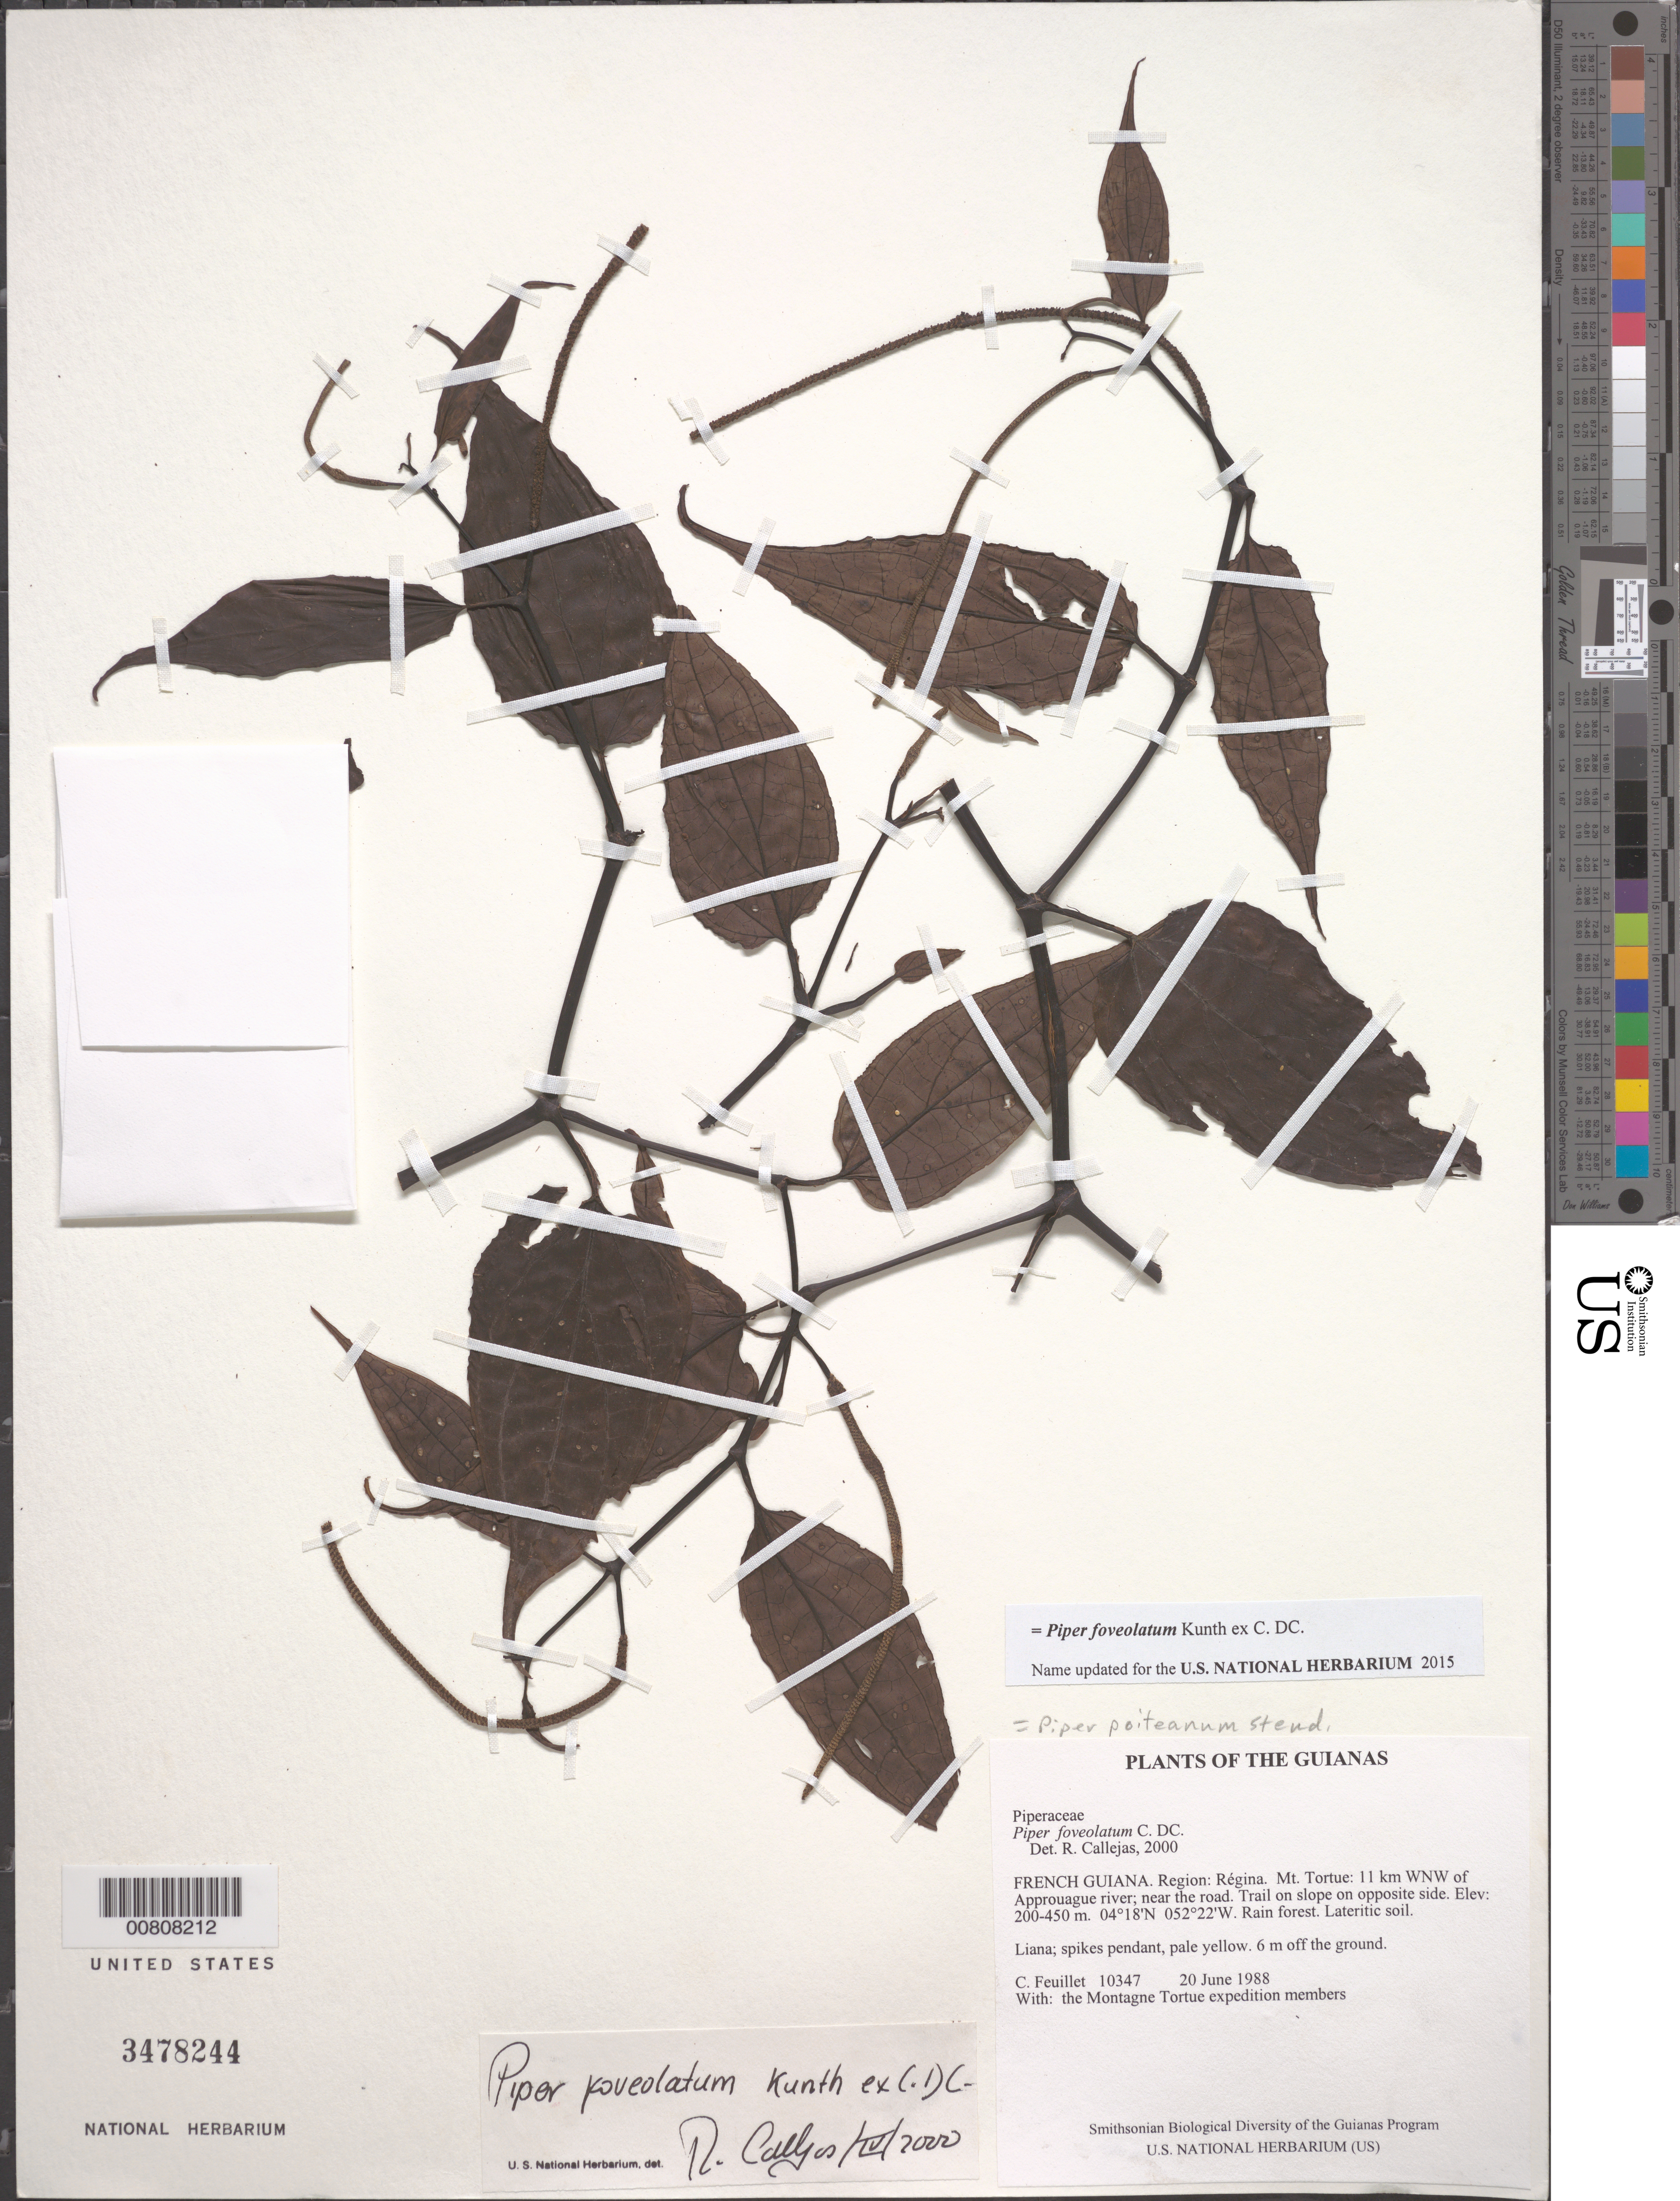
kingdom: Plantae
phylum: Tracheophyta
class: Magnoliopsida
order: Piperales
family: Piperaceae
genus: Piper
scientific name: Piper foveolatum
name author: Kunth ex C. DC.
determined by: Callejas, Ricardo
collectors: C. Feuillet & Montagne Torte Exped. members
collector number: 10347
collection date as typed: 20 June 1988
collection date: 1988-06-20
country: French Guiana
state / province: Cayenne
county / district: Regina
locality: Mt. Tortue: 11 km WNW of Approuague river; near the road. Trail on slope on opposite side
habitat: Rain forest. Lateritic soil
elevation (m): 200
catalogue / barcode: US 3478244